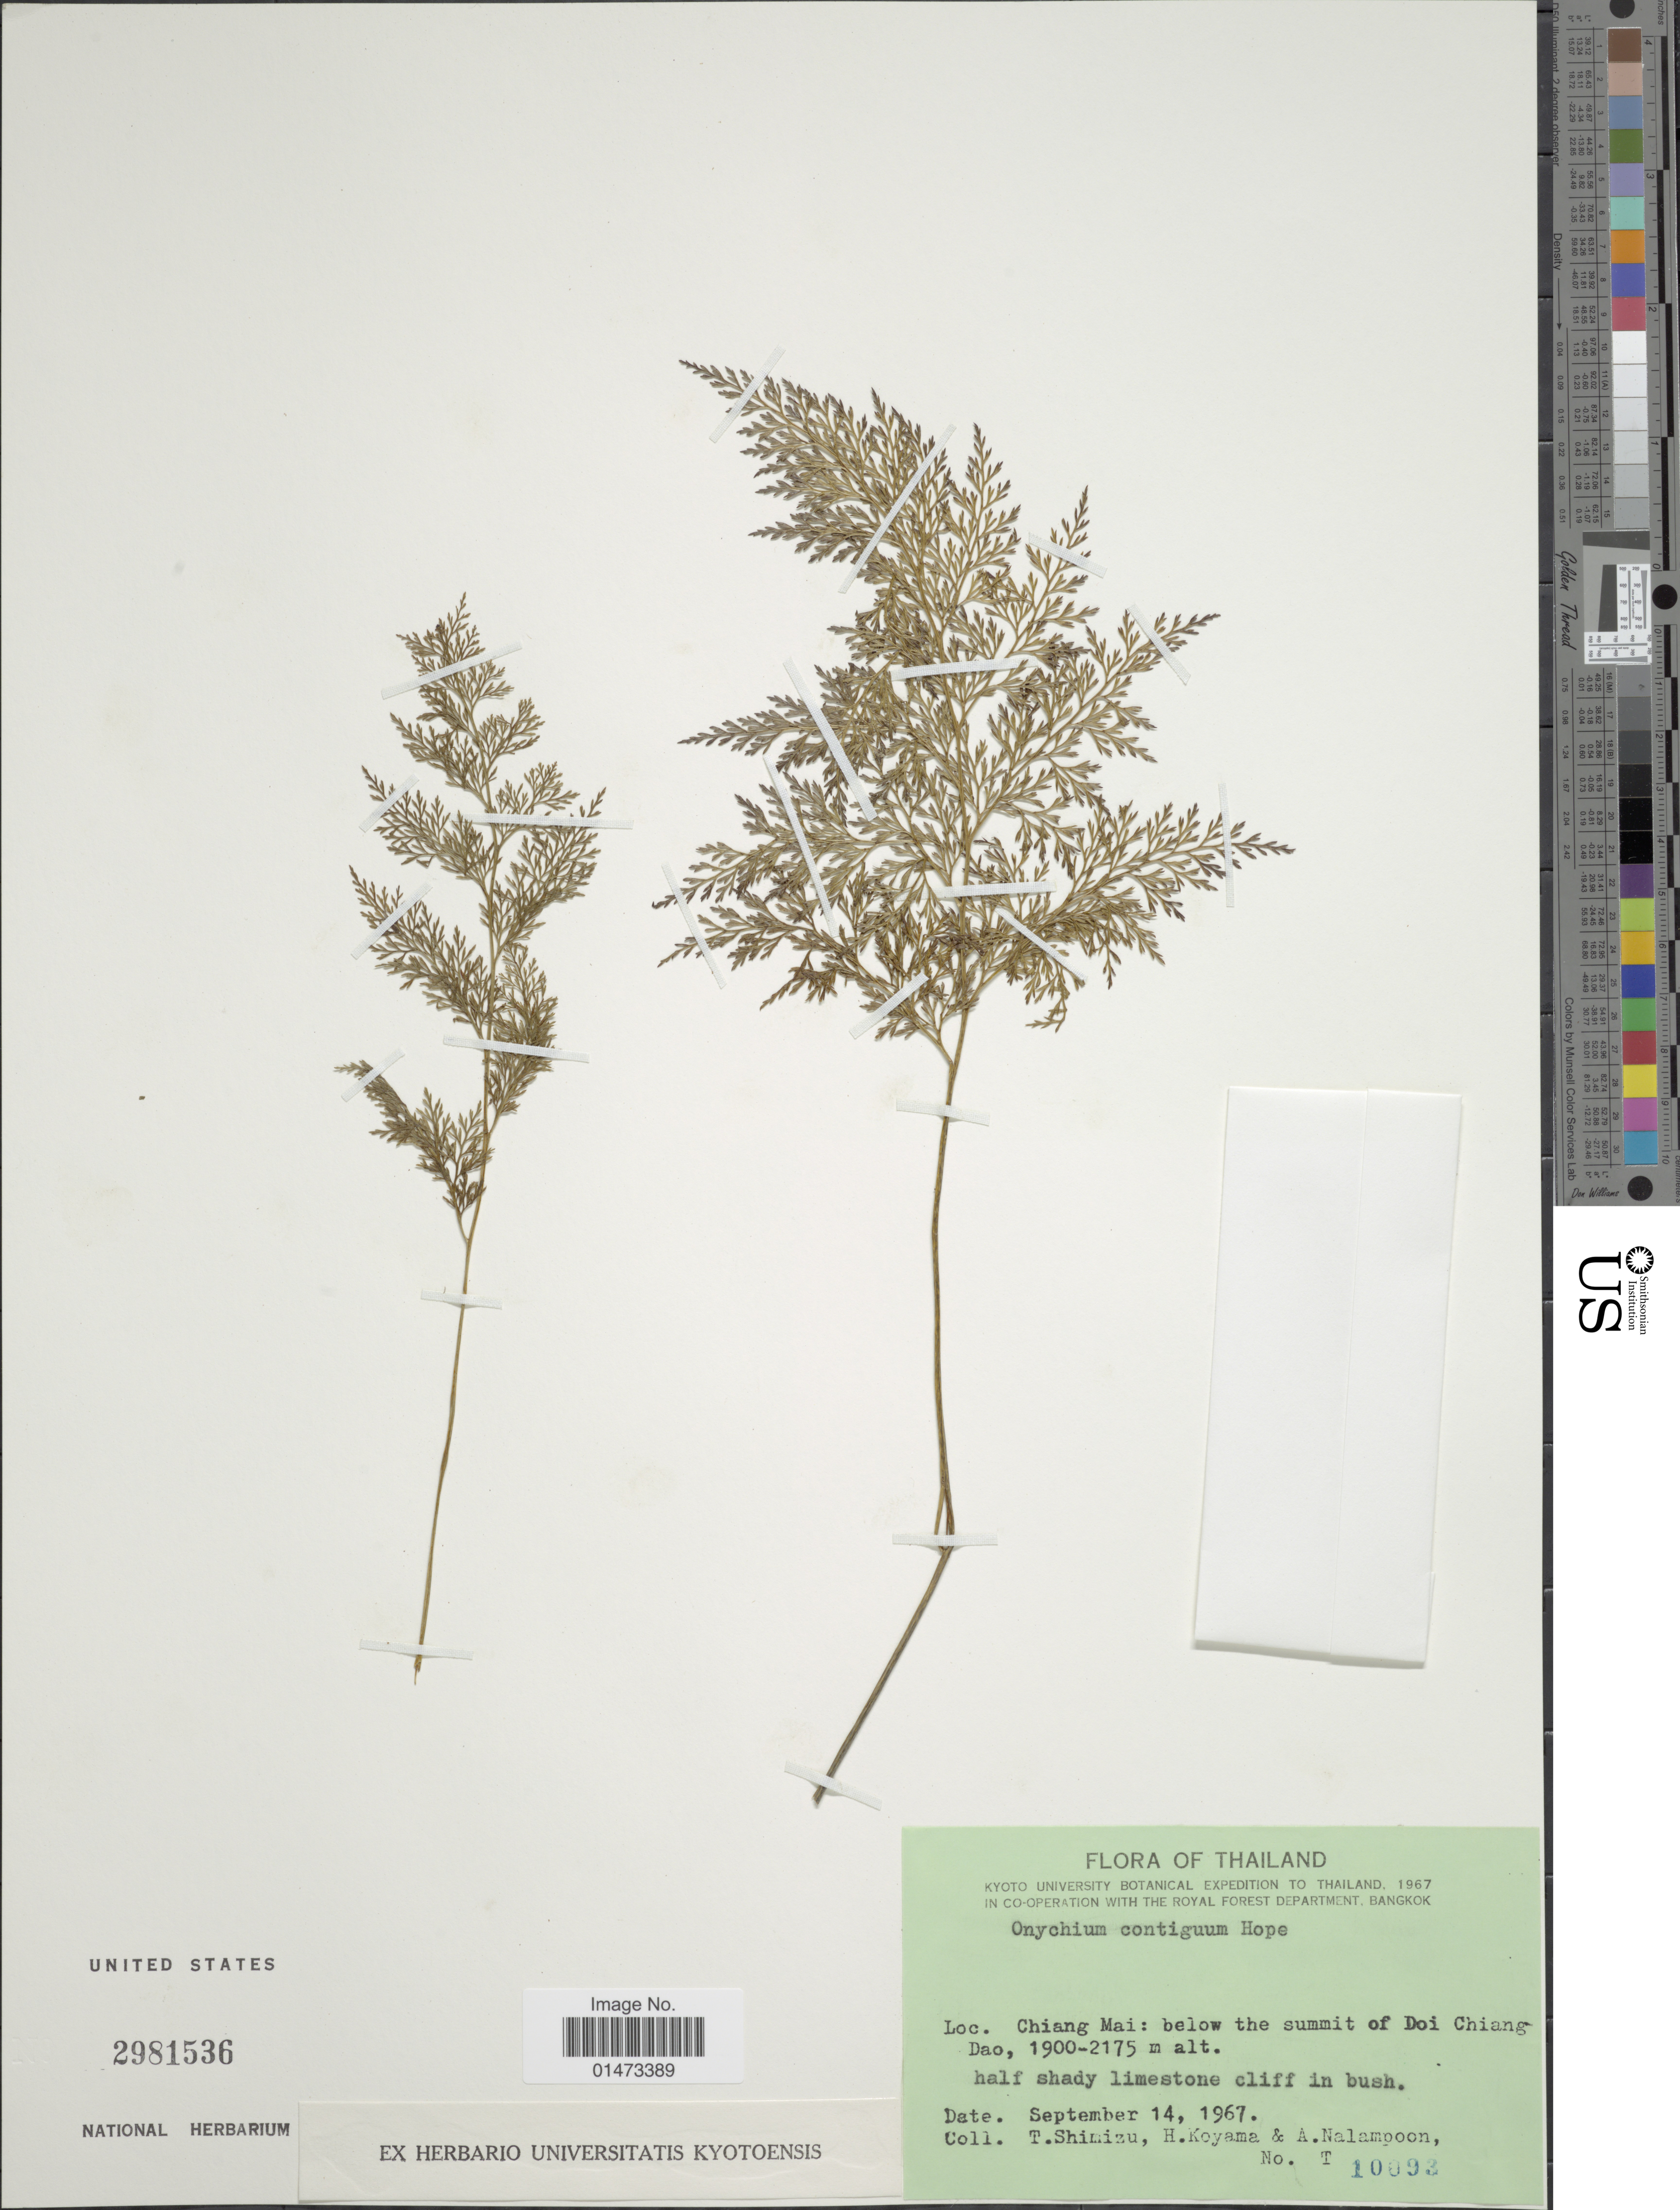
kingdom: Plantae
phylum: Tracheophyta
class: Polypodiopsida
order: Polypodiales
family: Pteridaceae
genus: Onychium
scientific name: Onychium contiguum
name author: Wall. ex C. Hope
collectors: T. Shimizu, H. Koyama & A. Nalampoon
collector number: T 10092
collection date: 1967-09-14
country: Thailand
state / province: Chiang Mai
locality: Below the summit of Doi Chiang Dao.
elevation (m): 1900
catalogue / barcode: US 2981536